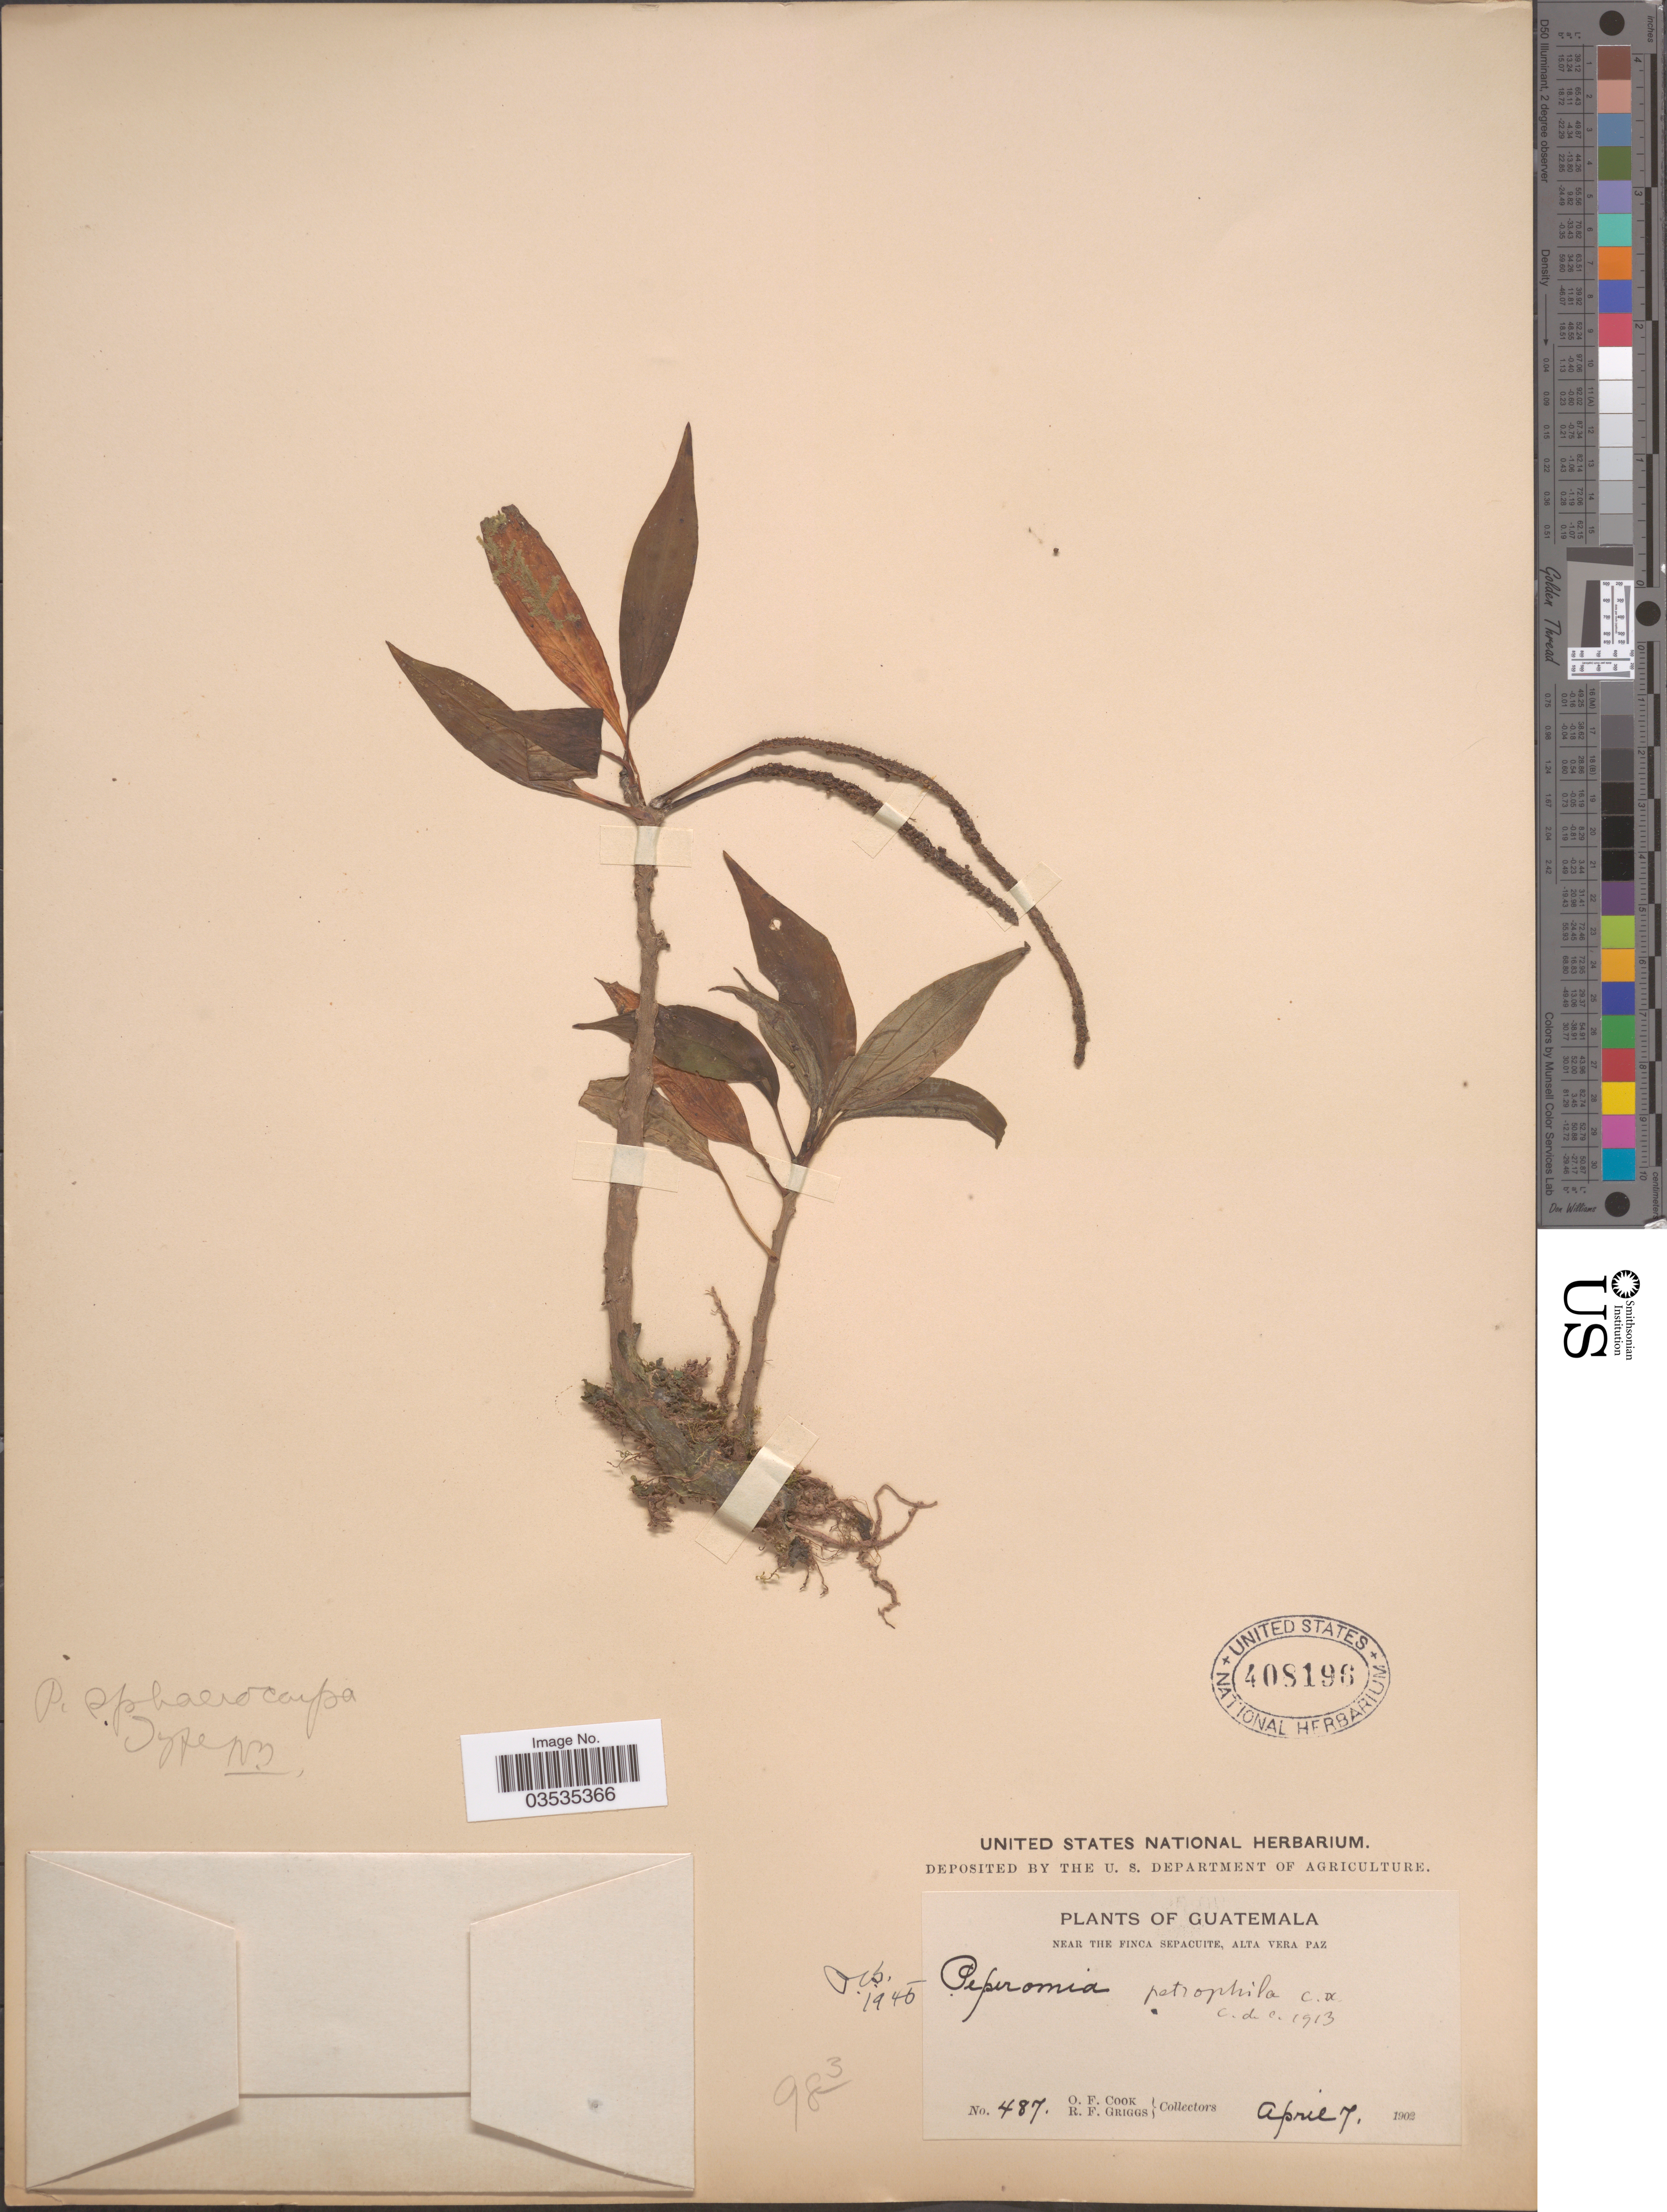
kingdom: Plantae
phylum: Tracheophyta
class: Magnoliopsida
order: Piperales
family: Piperaceae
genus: Peperomia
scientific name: Peperomia petrophila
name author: C. DC.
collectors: O. F. Cook & R. F. Griggs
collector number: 487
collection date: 1902-04-07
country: Guatemala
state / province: Alta Verapaz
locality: Near the Finca Sepacuite, Alta Vera Paz.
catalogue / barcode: US 408196